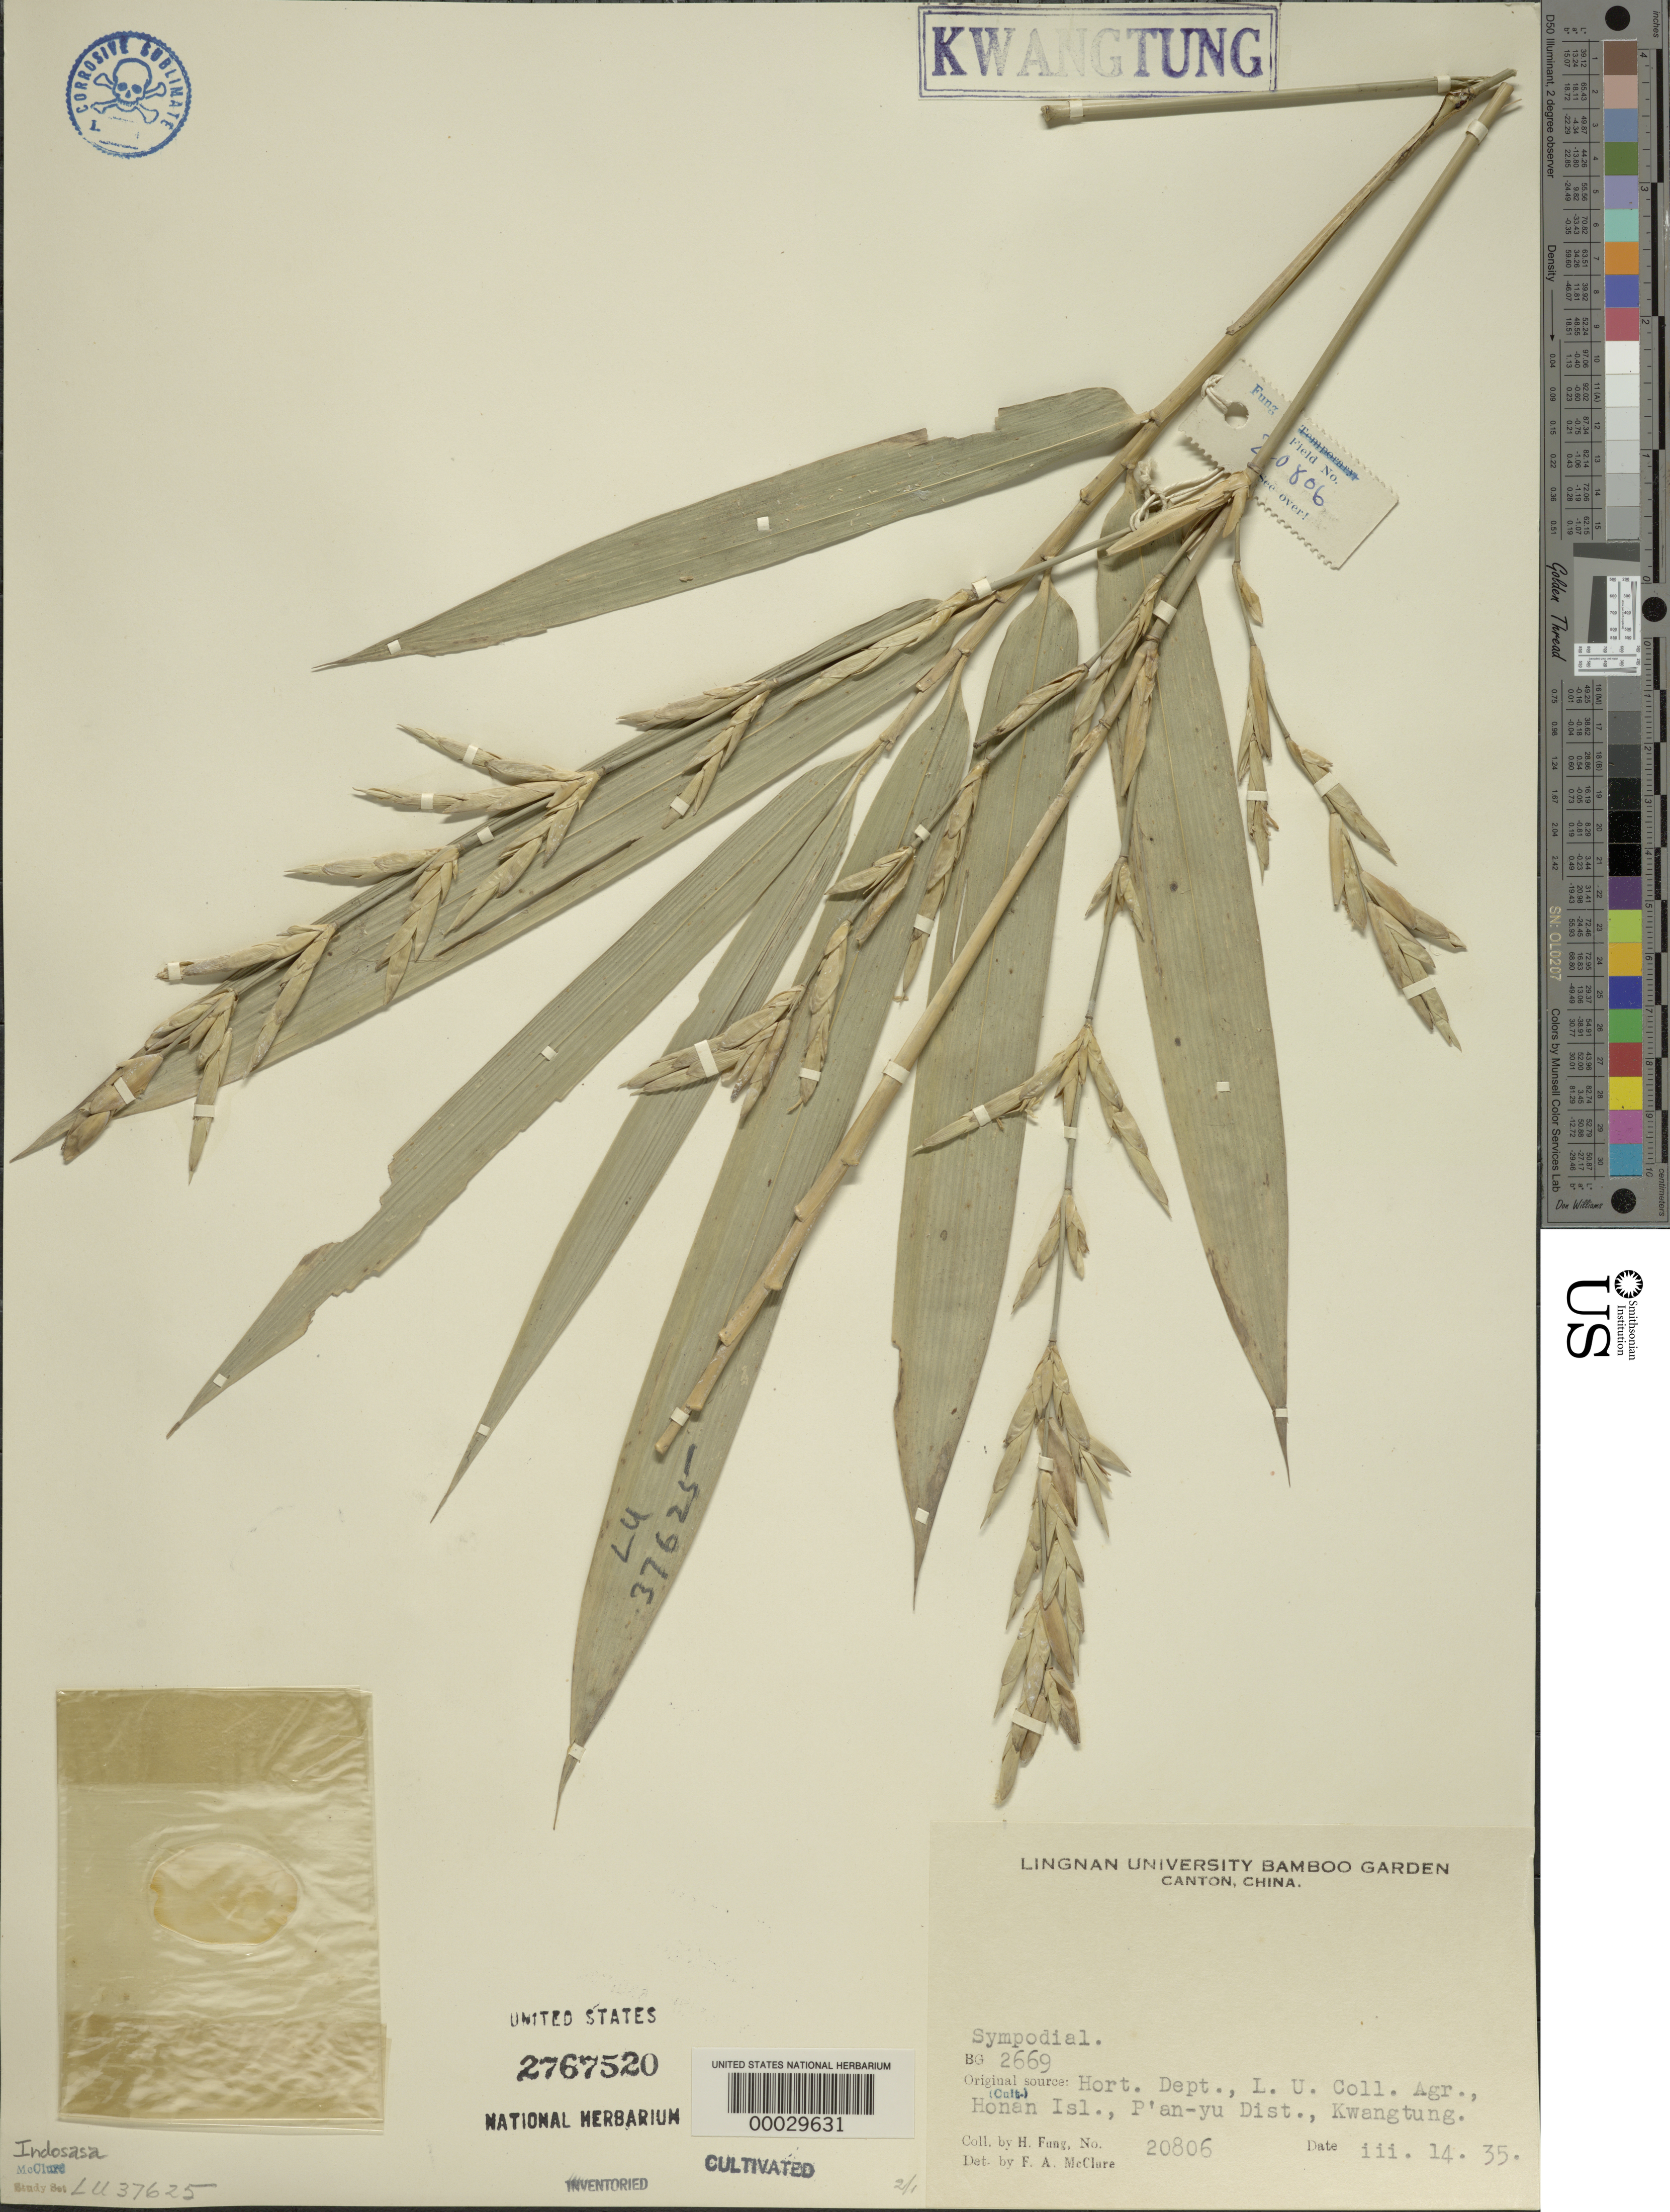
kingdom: Plantae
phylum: Tracheophyta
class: Liliopsida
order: Poales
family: Poaceae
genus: Indosasa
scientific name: Indosasa sp.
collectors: H. L. Fung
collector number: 20806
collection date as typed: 14 Mar 1935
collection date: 1935-03-14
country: China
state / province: Guangdong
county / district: Guangzhou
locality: L.u. bamboo garden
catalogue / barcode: US 2767520